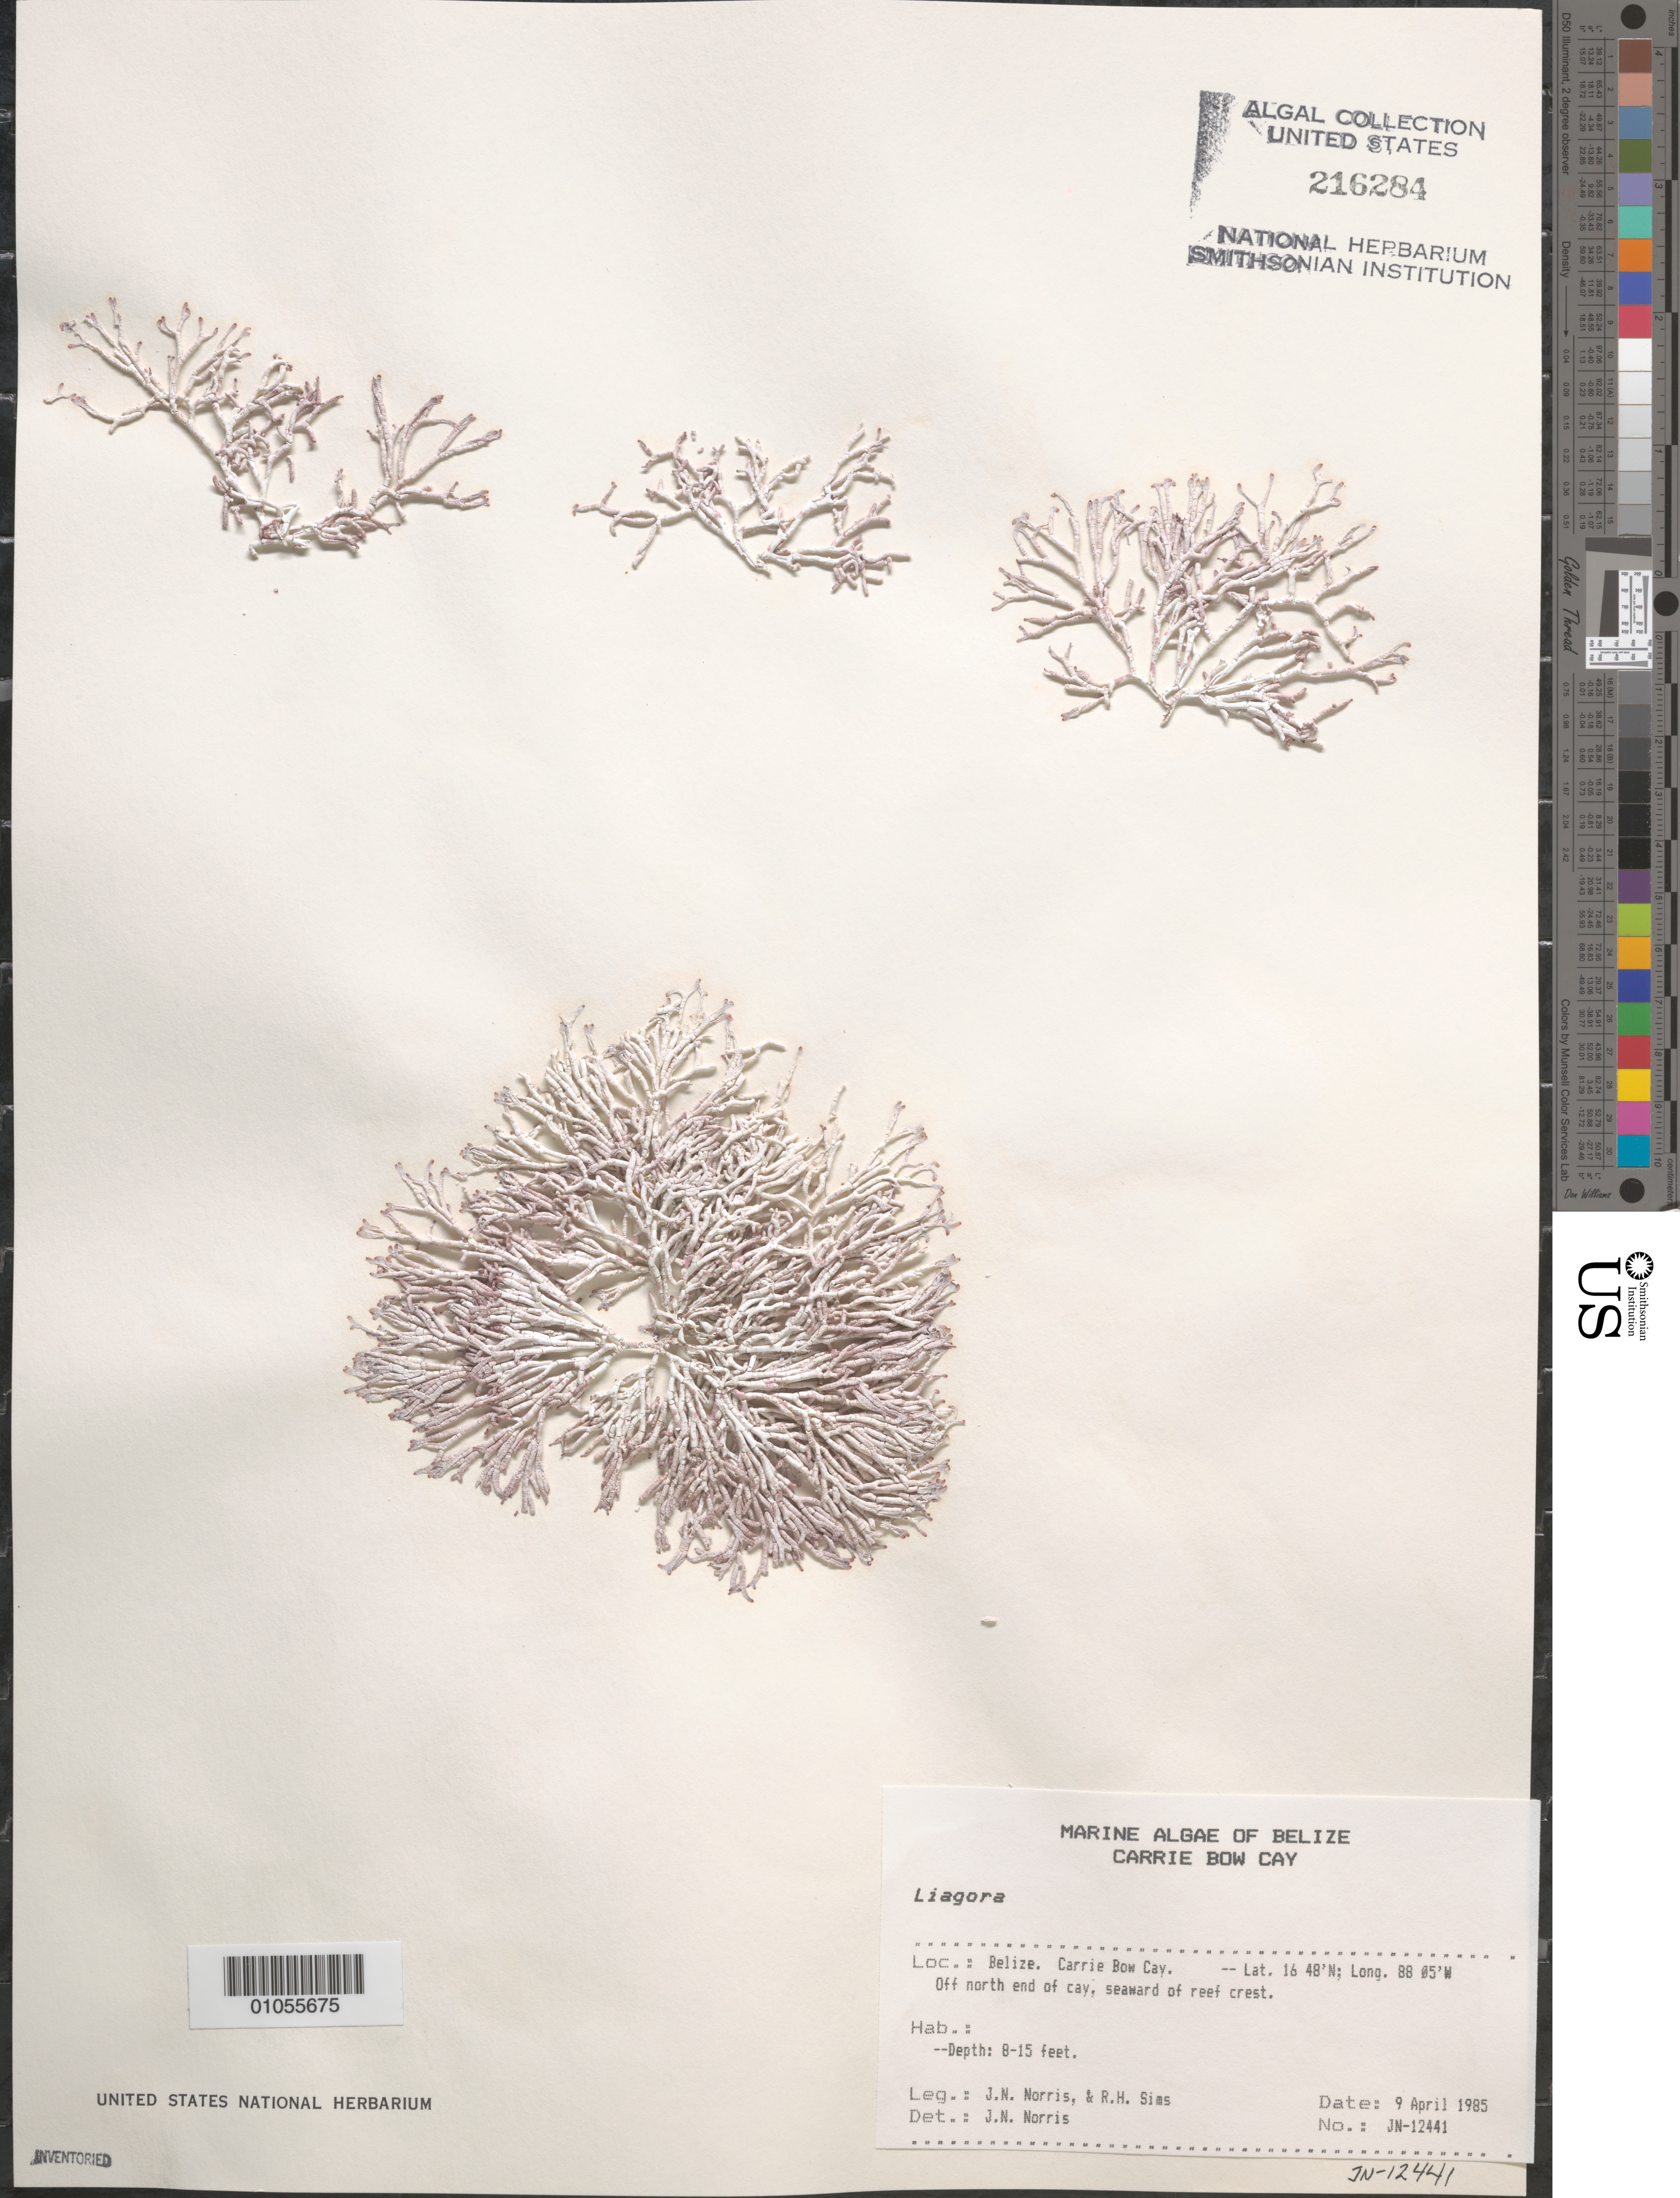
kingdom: Plantae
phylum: Rhodophyta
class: Florideophyceae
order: Nemaliales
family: Liagoraceae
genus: Liagora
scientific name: Liagora sp.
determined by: Norris, James N.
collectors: J. N. Norris & R. H. Sims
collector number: JN-12441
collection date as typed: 09 Apr 1985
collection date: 1985-04-09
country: Belize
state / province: Stann Creek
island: Carrie Bow Cay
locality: Off north end of cay, seaward of reef crest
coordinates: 16 48'N, 88 05'W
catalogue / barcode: US 216284